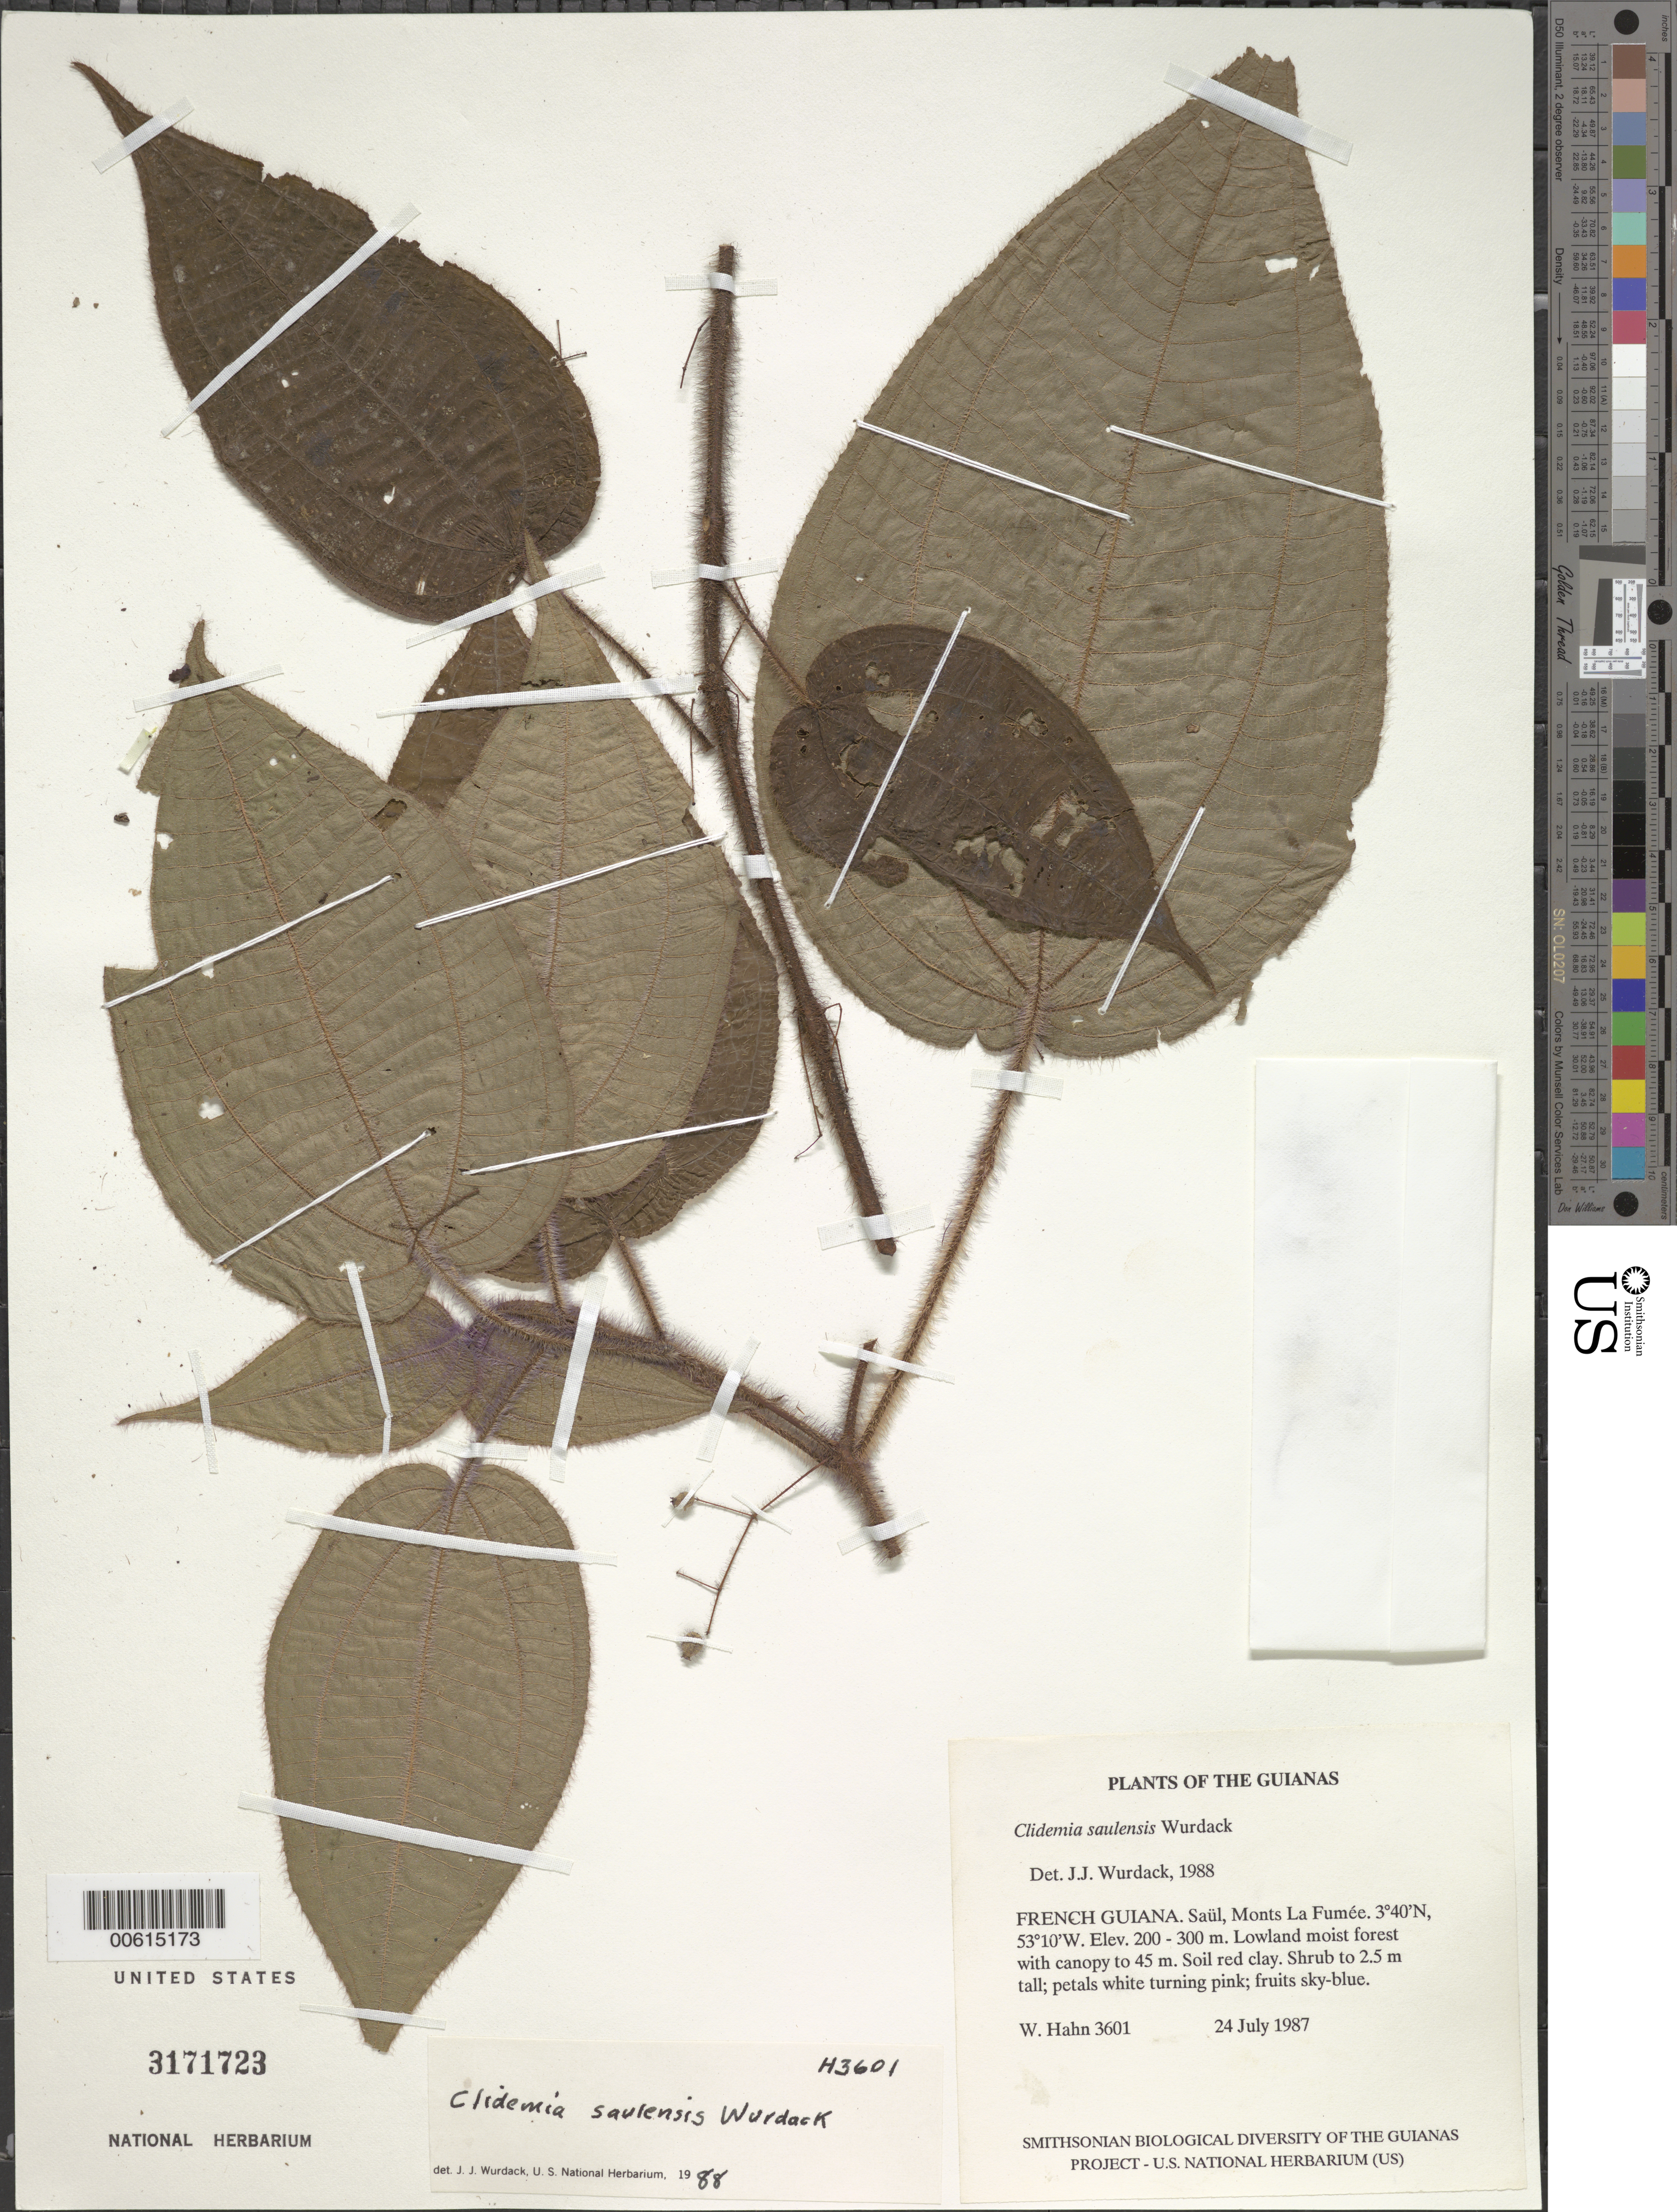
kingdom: Plantae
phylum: Tracheophyta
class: Magnoliopsida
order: Myrtales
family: Melastomataceae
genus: Clidemia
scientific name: Clidemia saulensis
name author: Wurdack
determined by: Wurdack, John J., (US), US (UNITED STATES)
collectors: W. Hahn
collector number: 3601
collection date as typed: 24 July 1987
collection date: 1987-07-24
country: French Guiana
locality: Saül, Monts La Fumée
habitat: Lowland moist forest with canopy to 45 m. Soil red clay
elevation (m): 200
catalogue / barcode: US 3171723